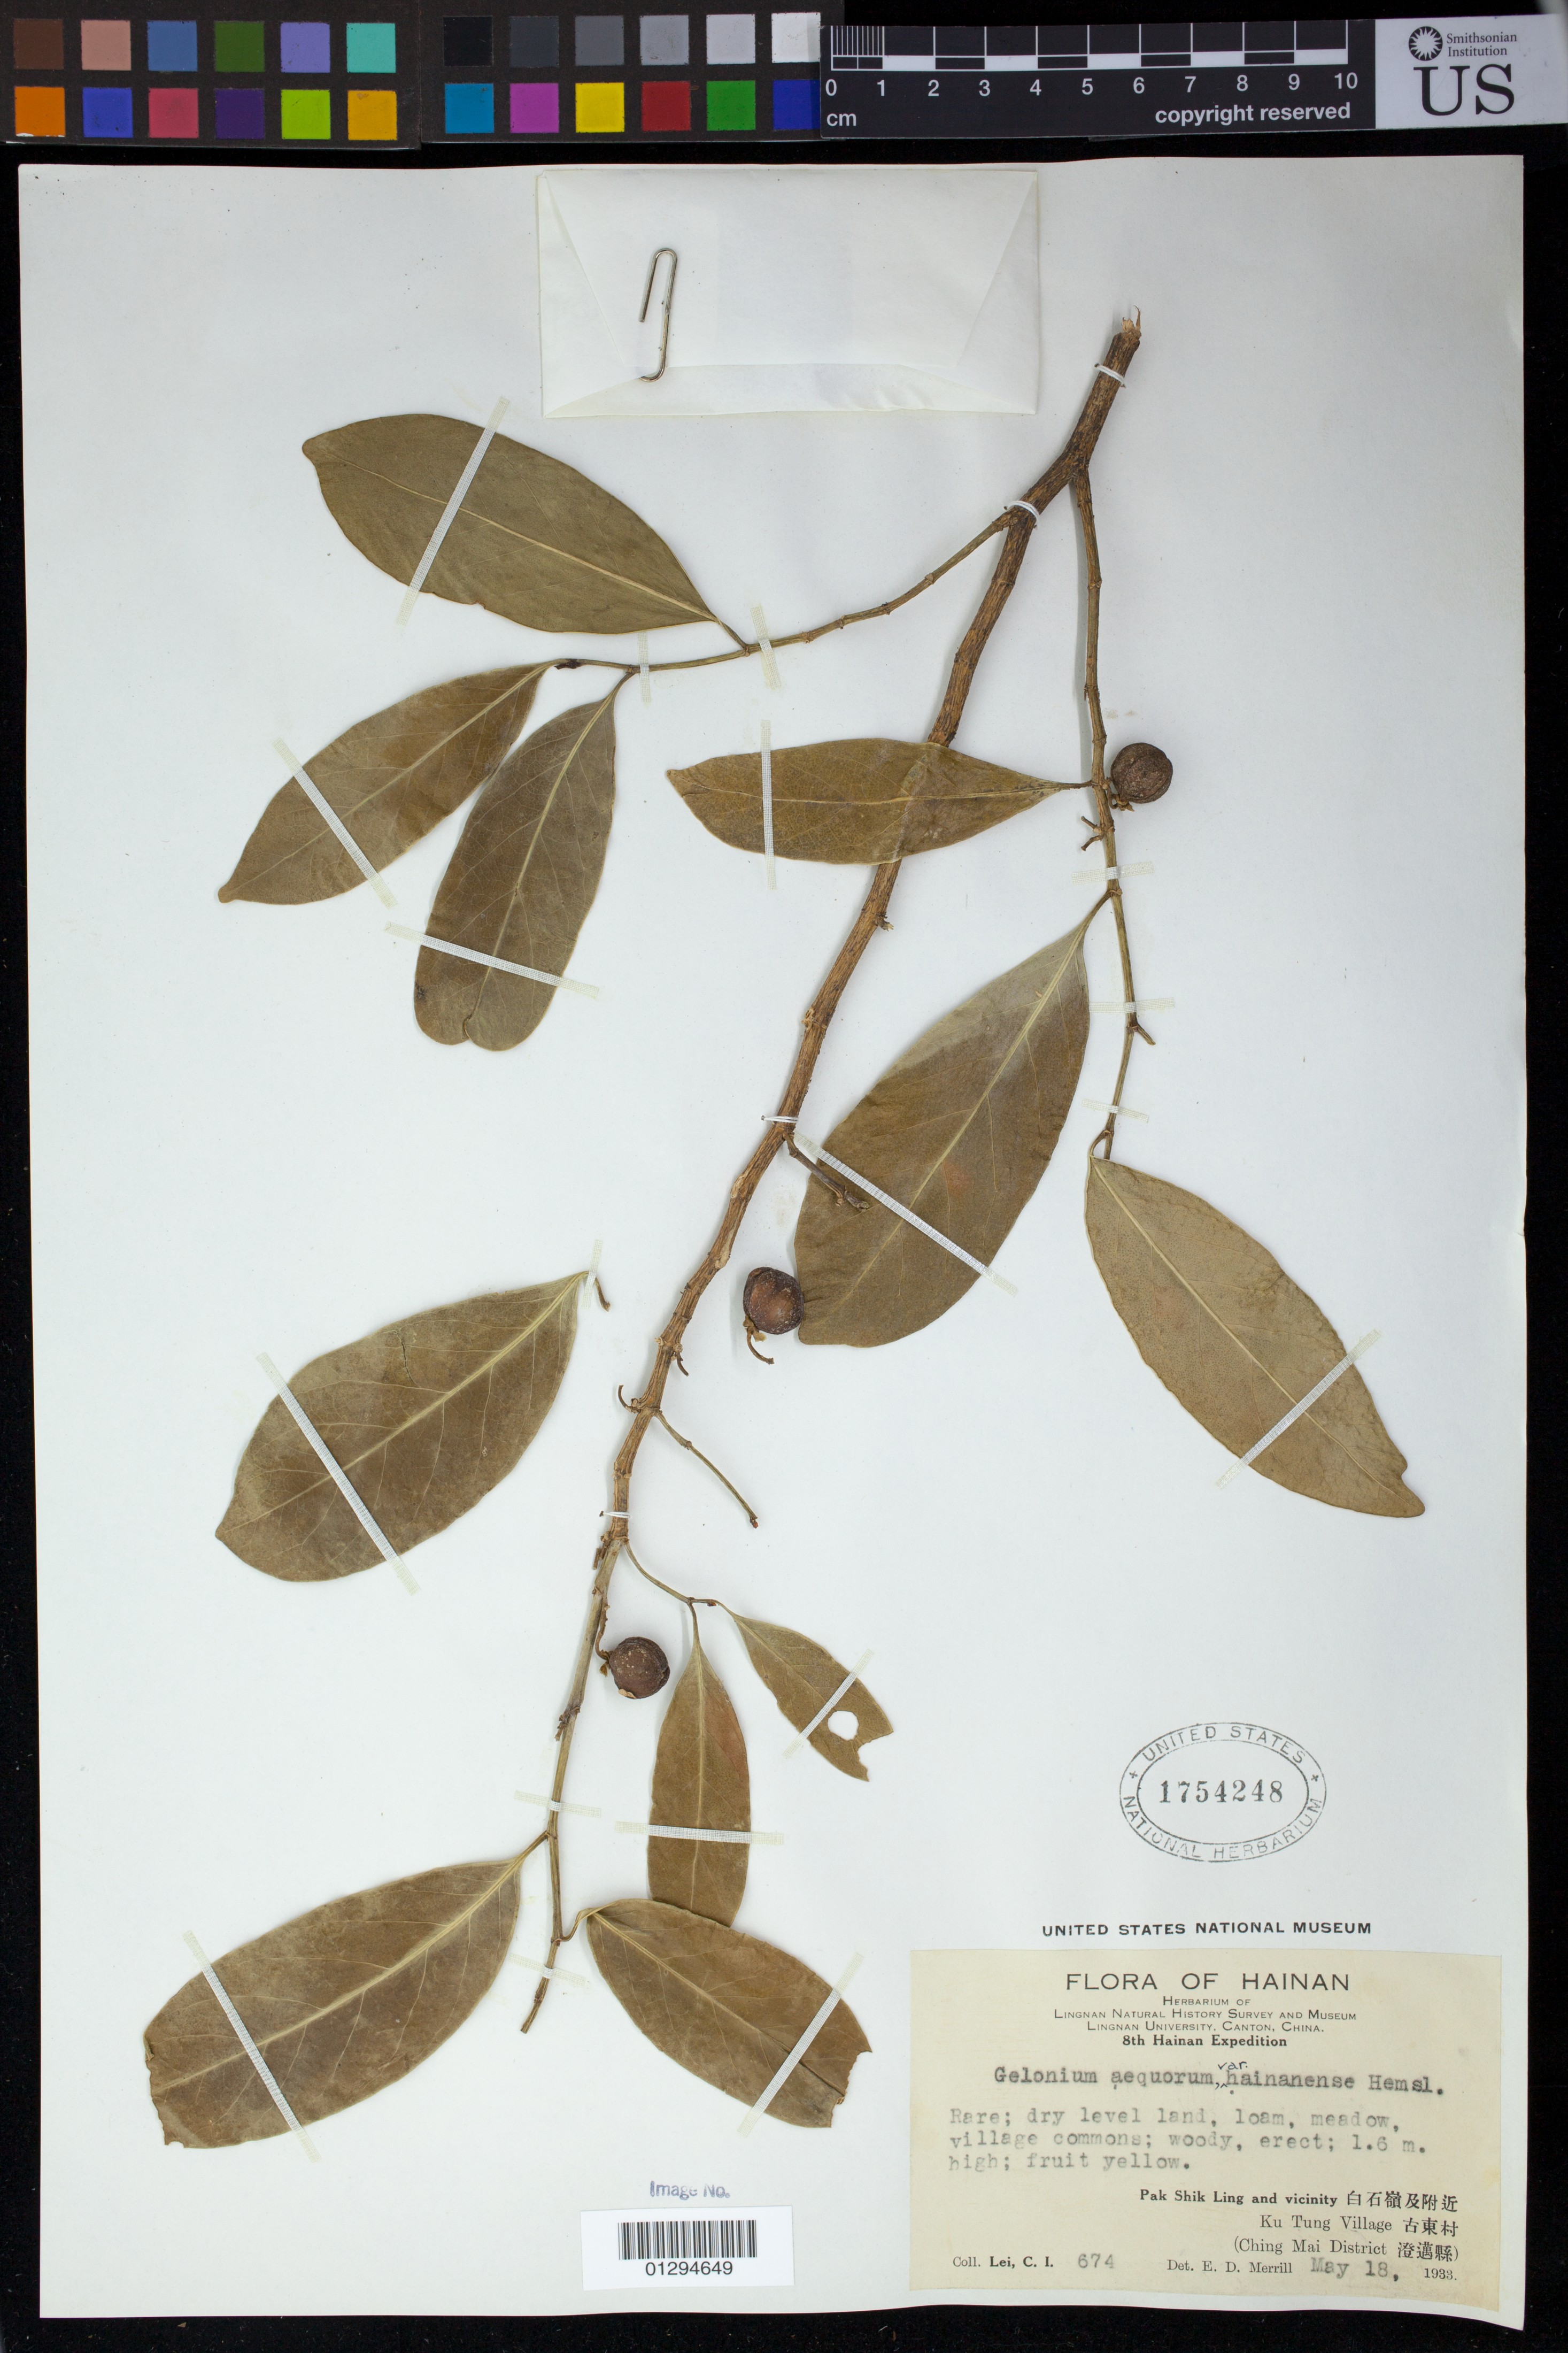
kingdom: Plantae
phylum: Tracheophyta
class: Magnoliopsida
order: Malpighiales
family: Euphorbiaceae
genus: Gelonium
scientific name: Gelonium aequoreum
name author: Hance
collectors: C. I. Lei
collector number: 674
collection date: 1933-05-18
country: China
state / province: Hainan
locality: Pak Shik Ling and vicinity,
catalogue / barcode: US 1754248